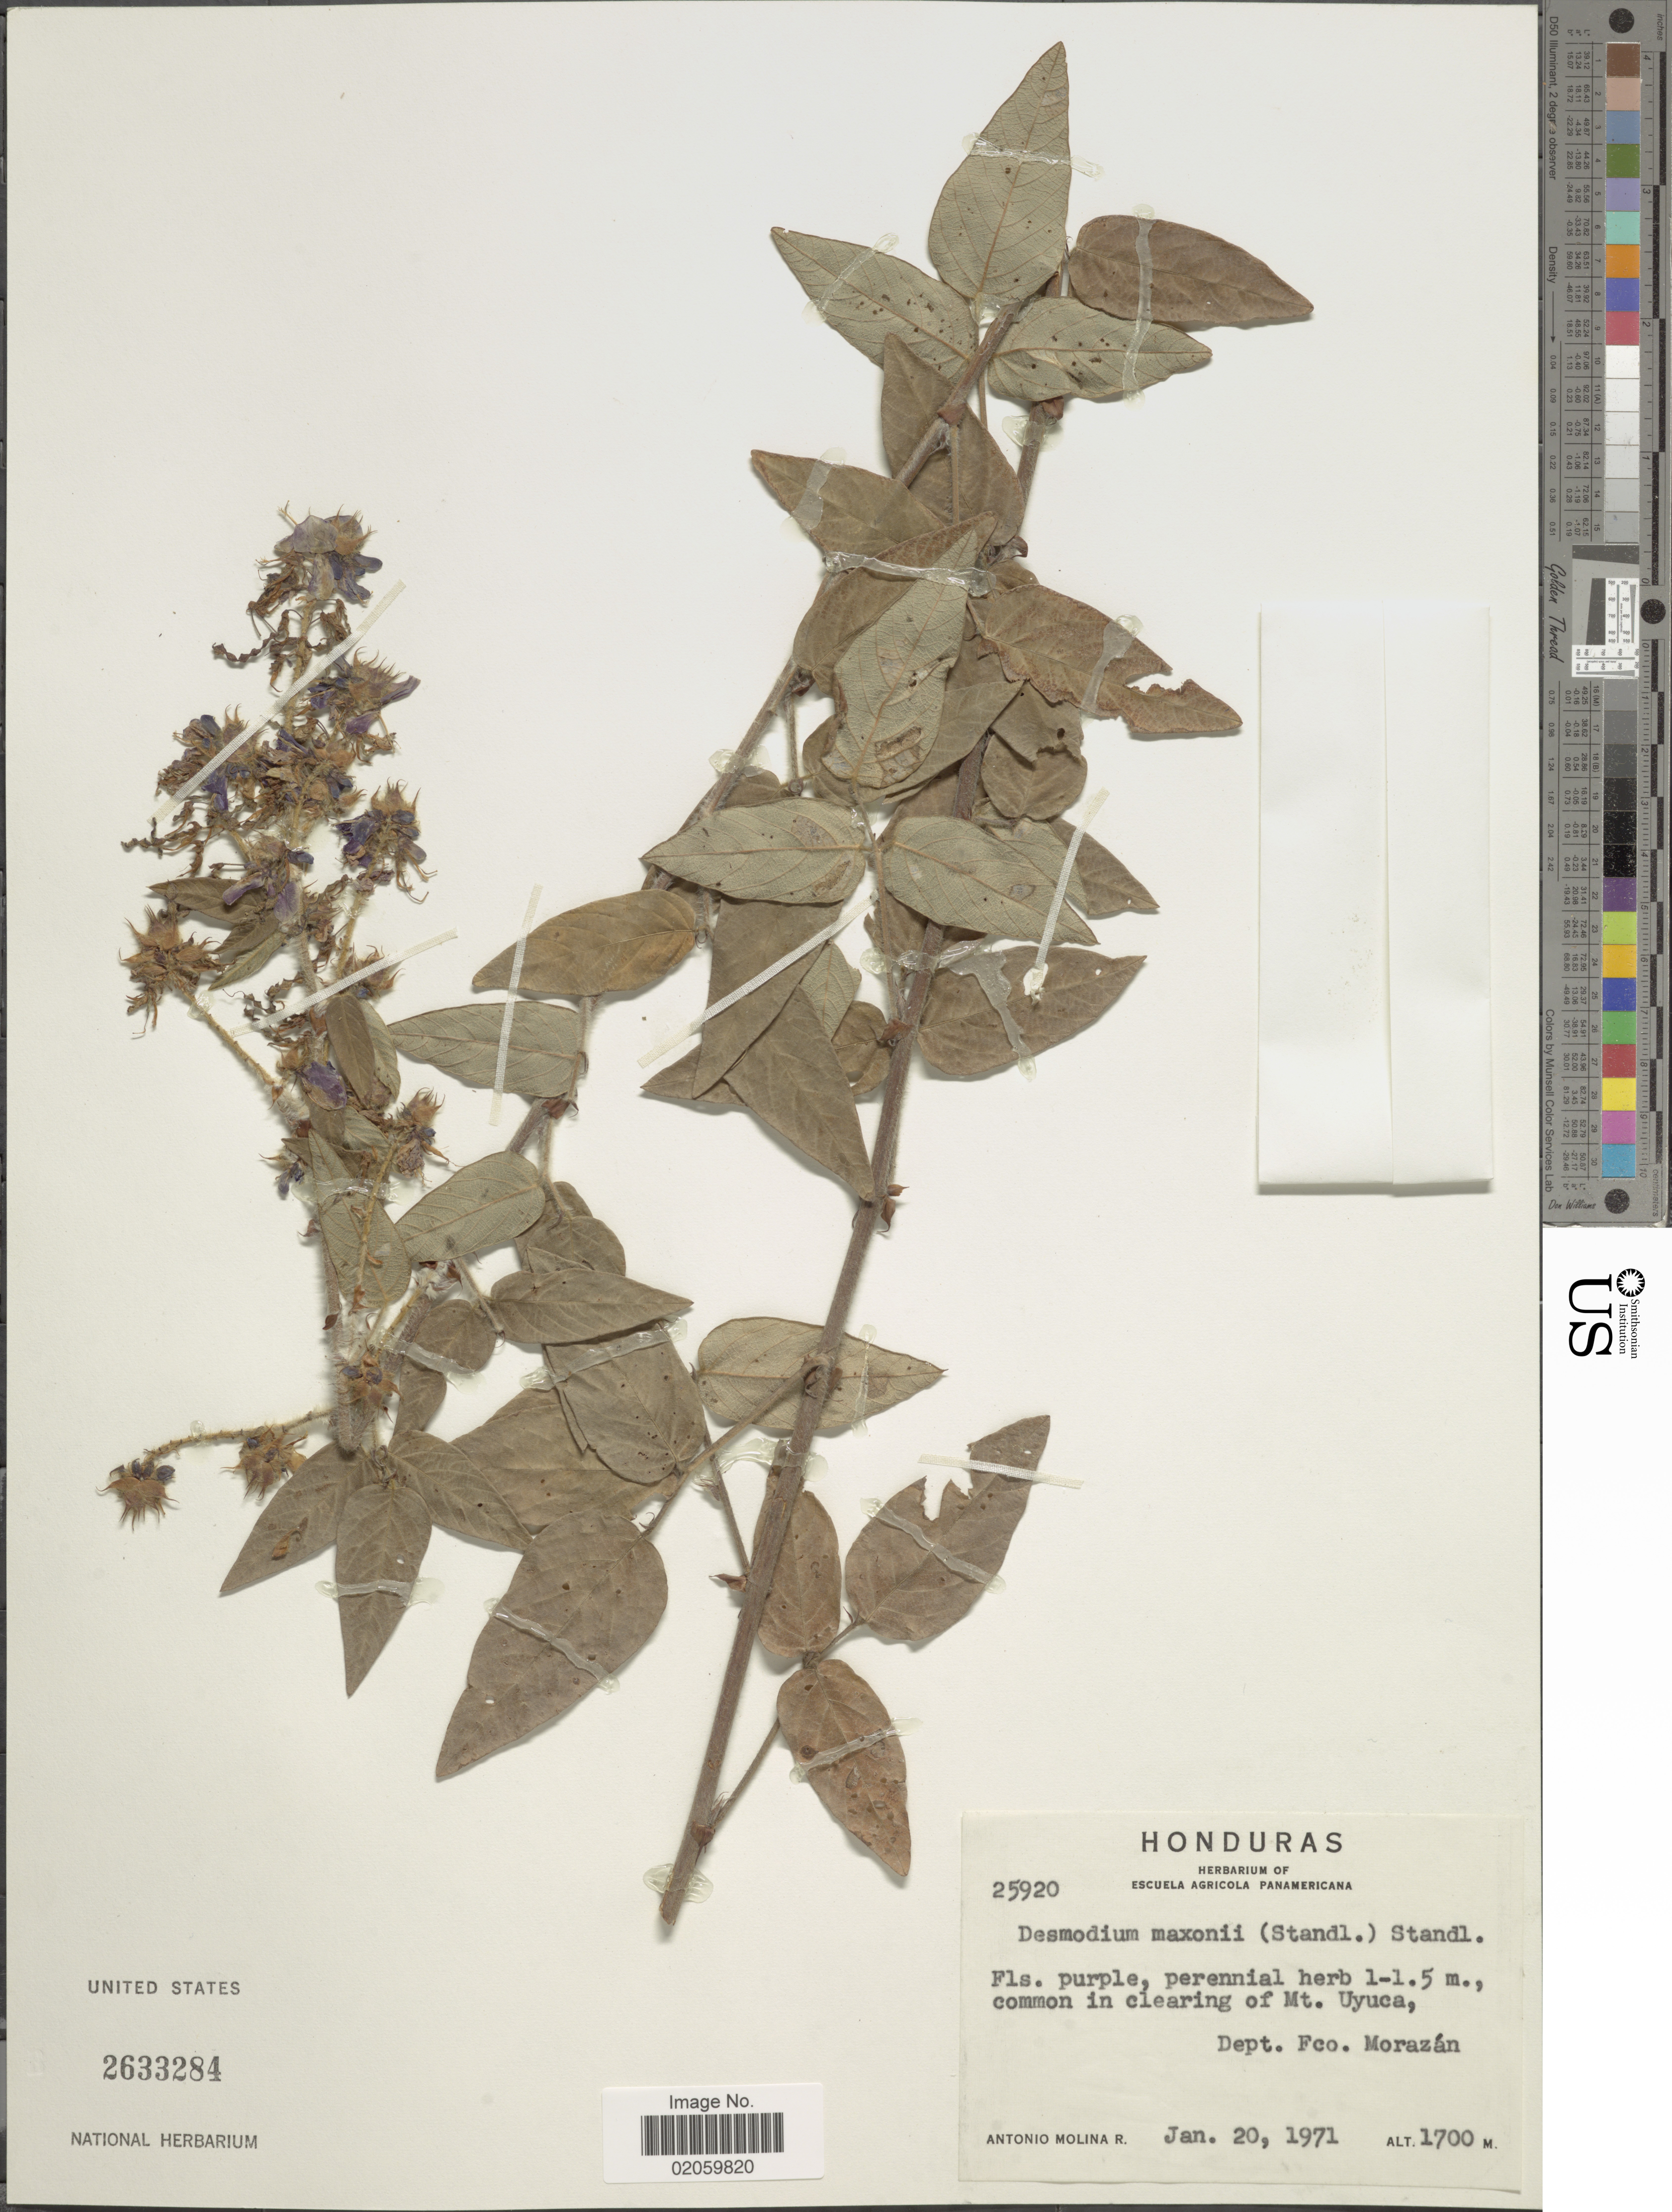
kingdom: Plantae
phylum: Tracheophyta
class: Magnoliopsida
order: Fabales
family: Fabaceae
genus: Desmodium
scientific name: Desmodium maxonii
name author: (Standl.) Standl.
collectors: A. Molina R.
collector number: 25920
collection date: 1971-01-20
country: Honduras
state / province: Fco. Morazán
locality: Mt. Uyuca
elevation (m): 1700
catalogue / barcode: US 2633284